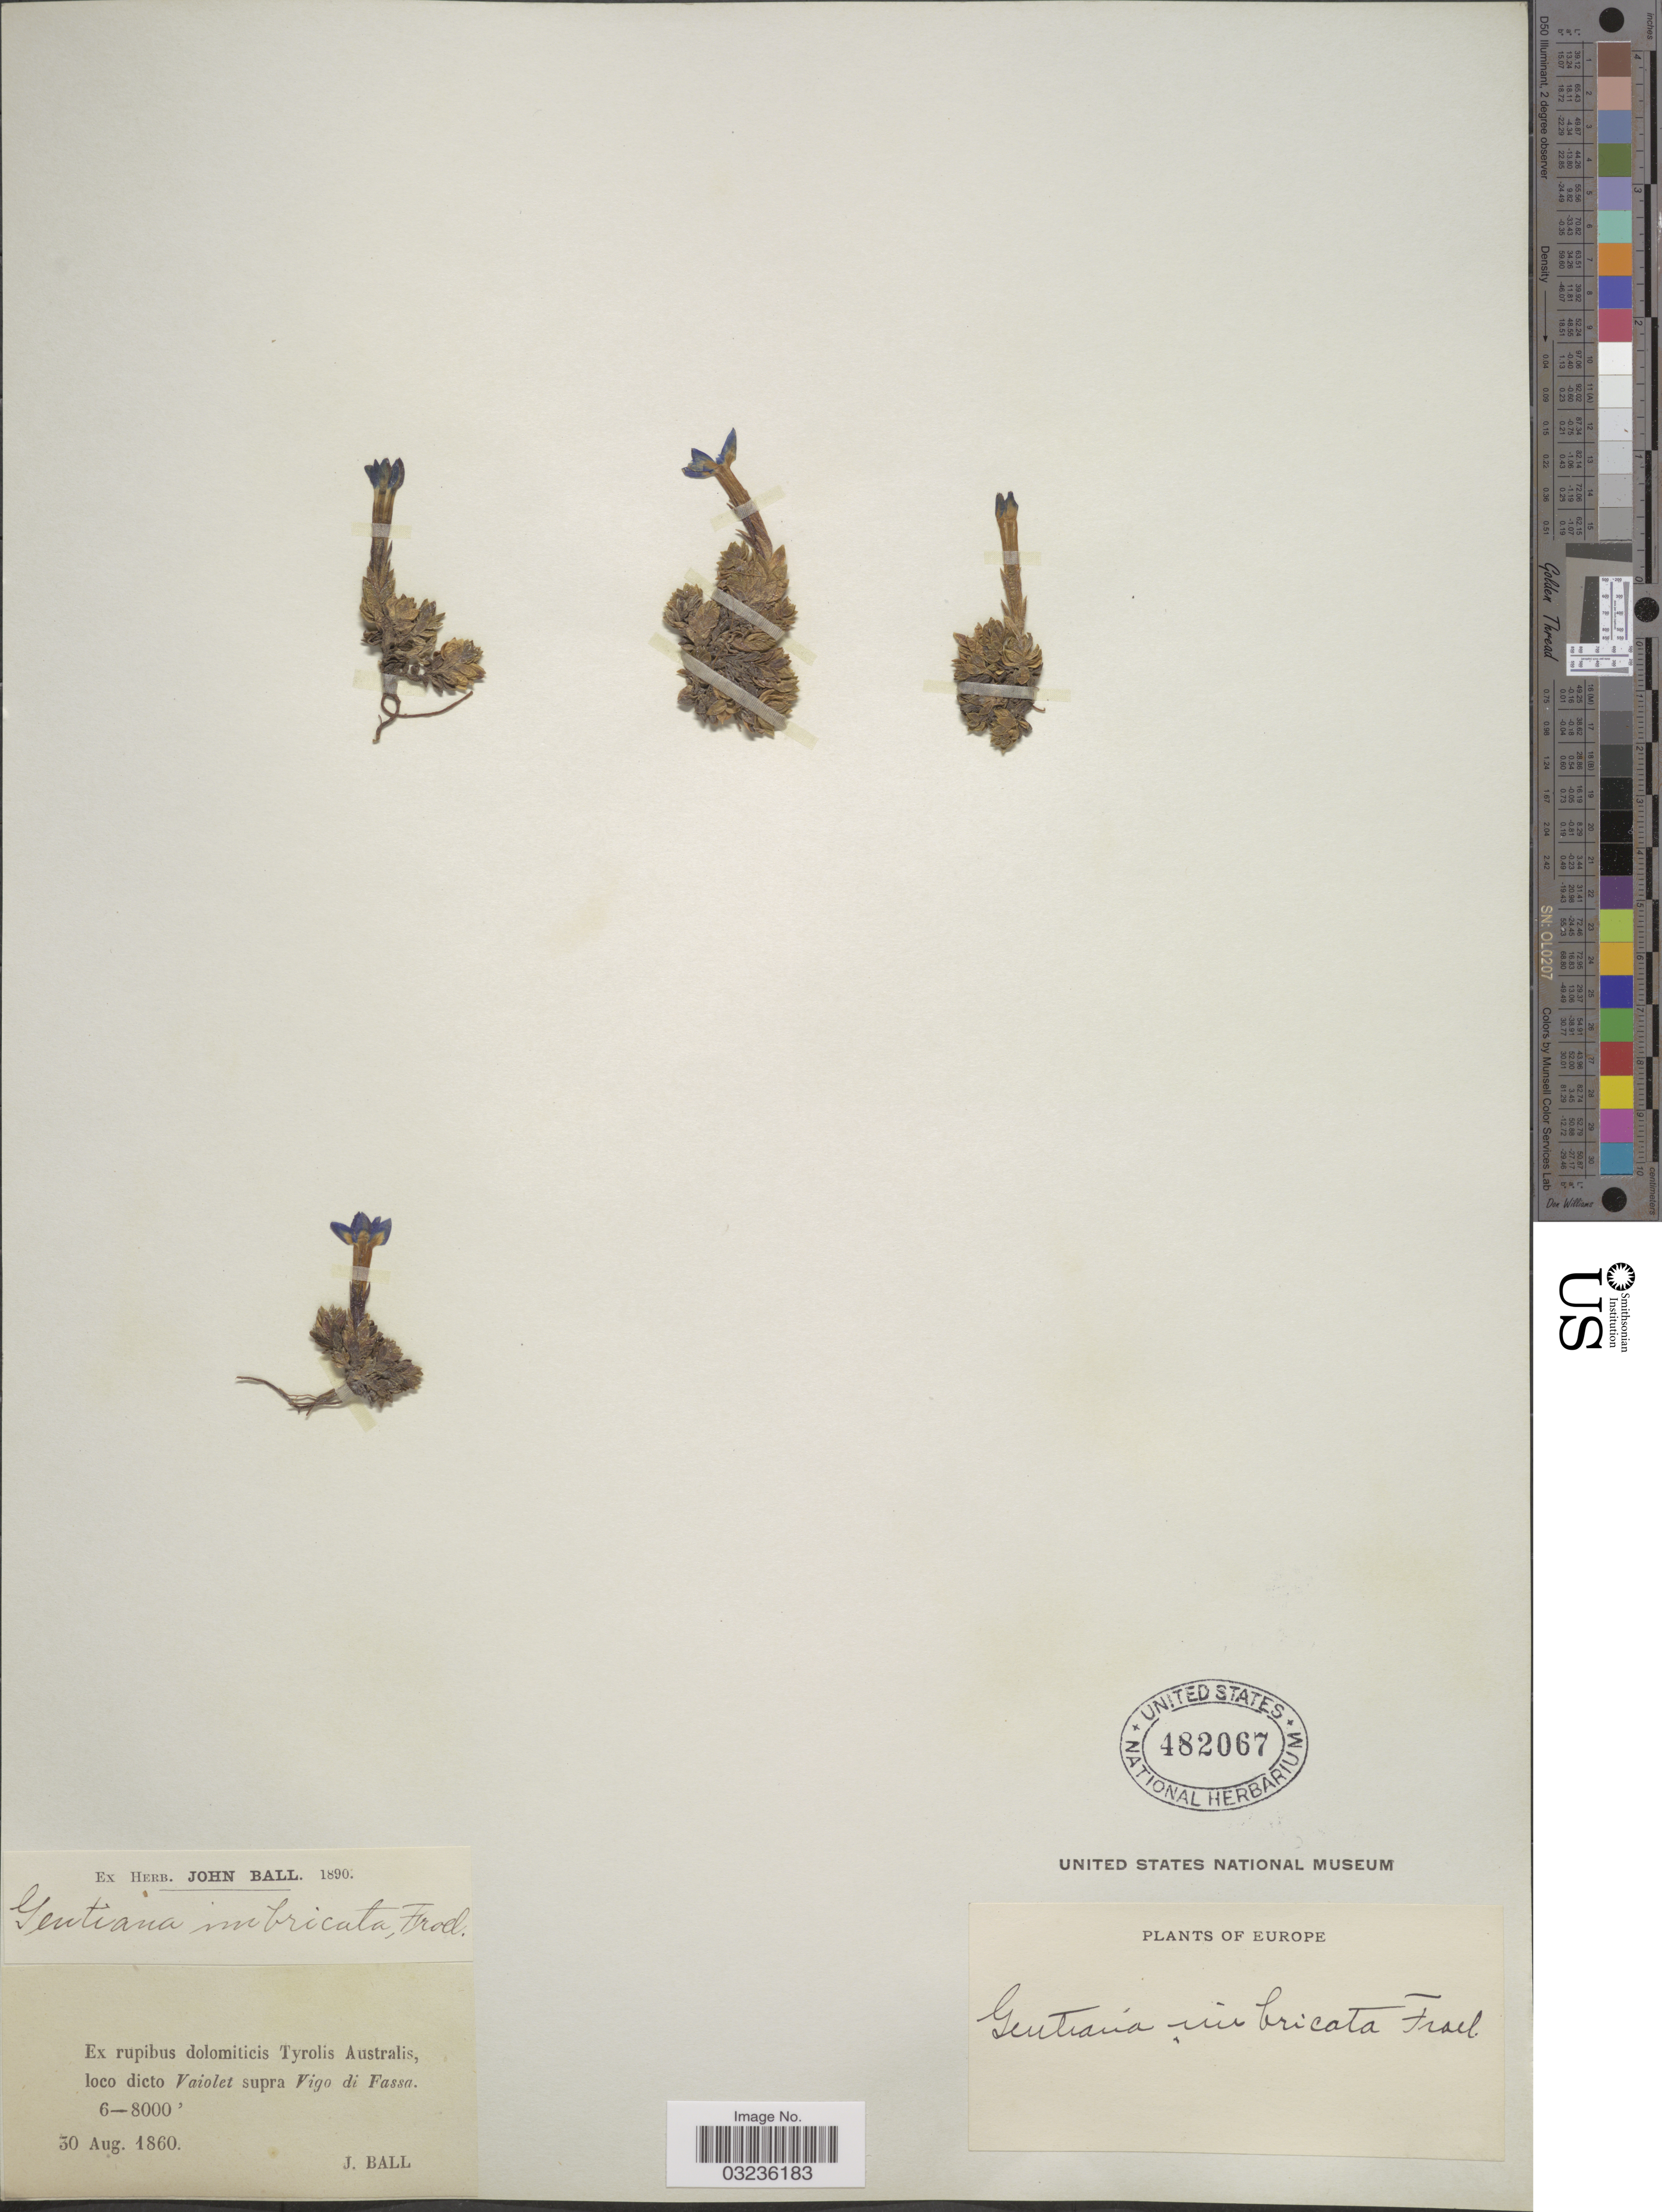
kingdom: Plantae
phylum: Tracheophyta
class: Magnoliopsida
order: Gentianales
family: Gentianaceae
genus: Gentiana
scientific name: Gentiana imbricata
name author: Froel.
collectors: J. Ball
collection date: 1860-08-30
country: Italy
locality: Ex rupibus dolomiticis Tyrolis Australis, loco dicto Vaiolet supra Vigo di Fassa, Europe.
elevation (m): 1829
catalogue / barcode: US 482067